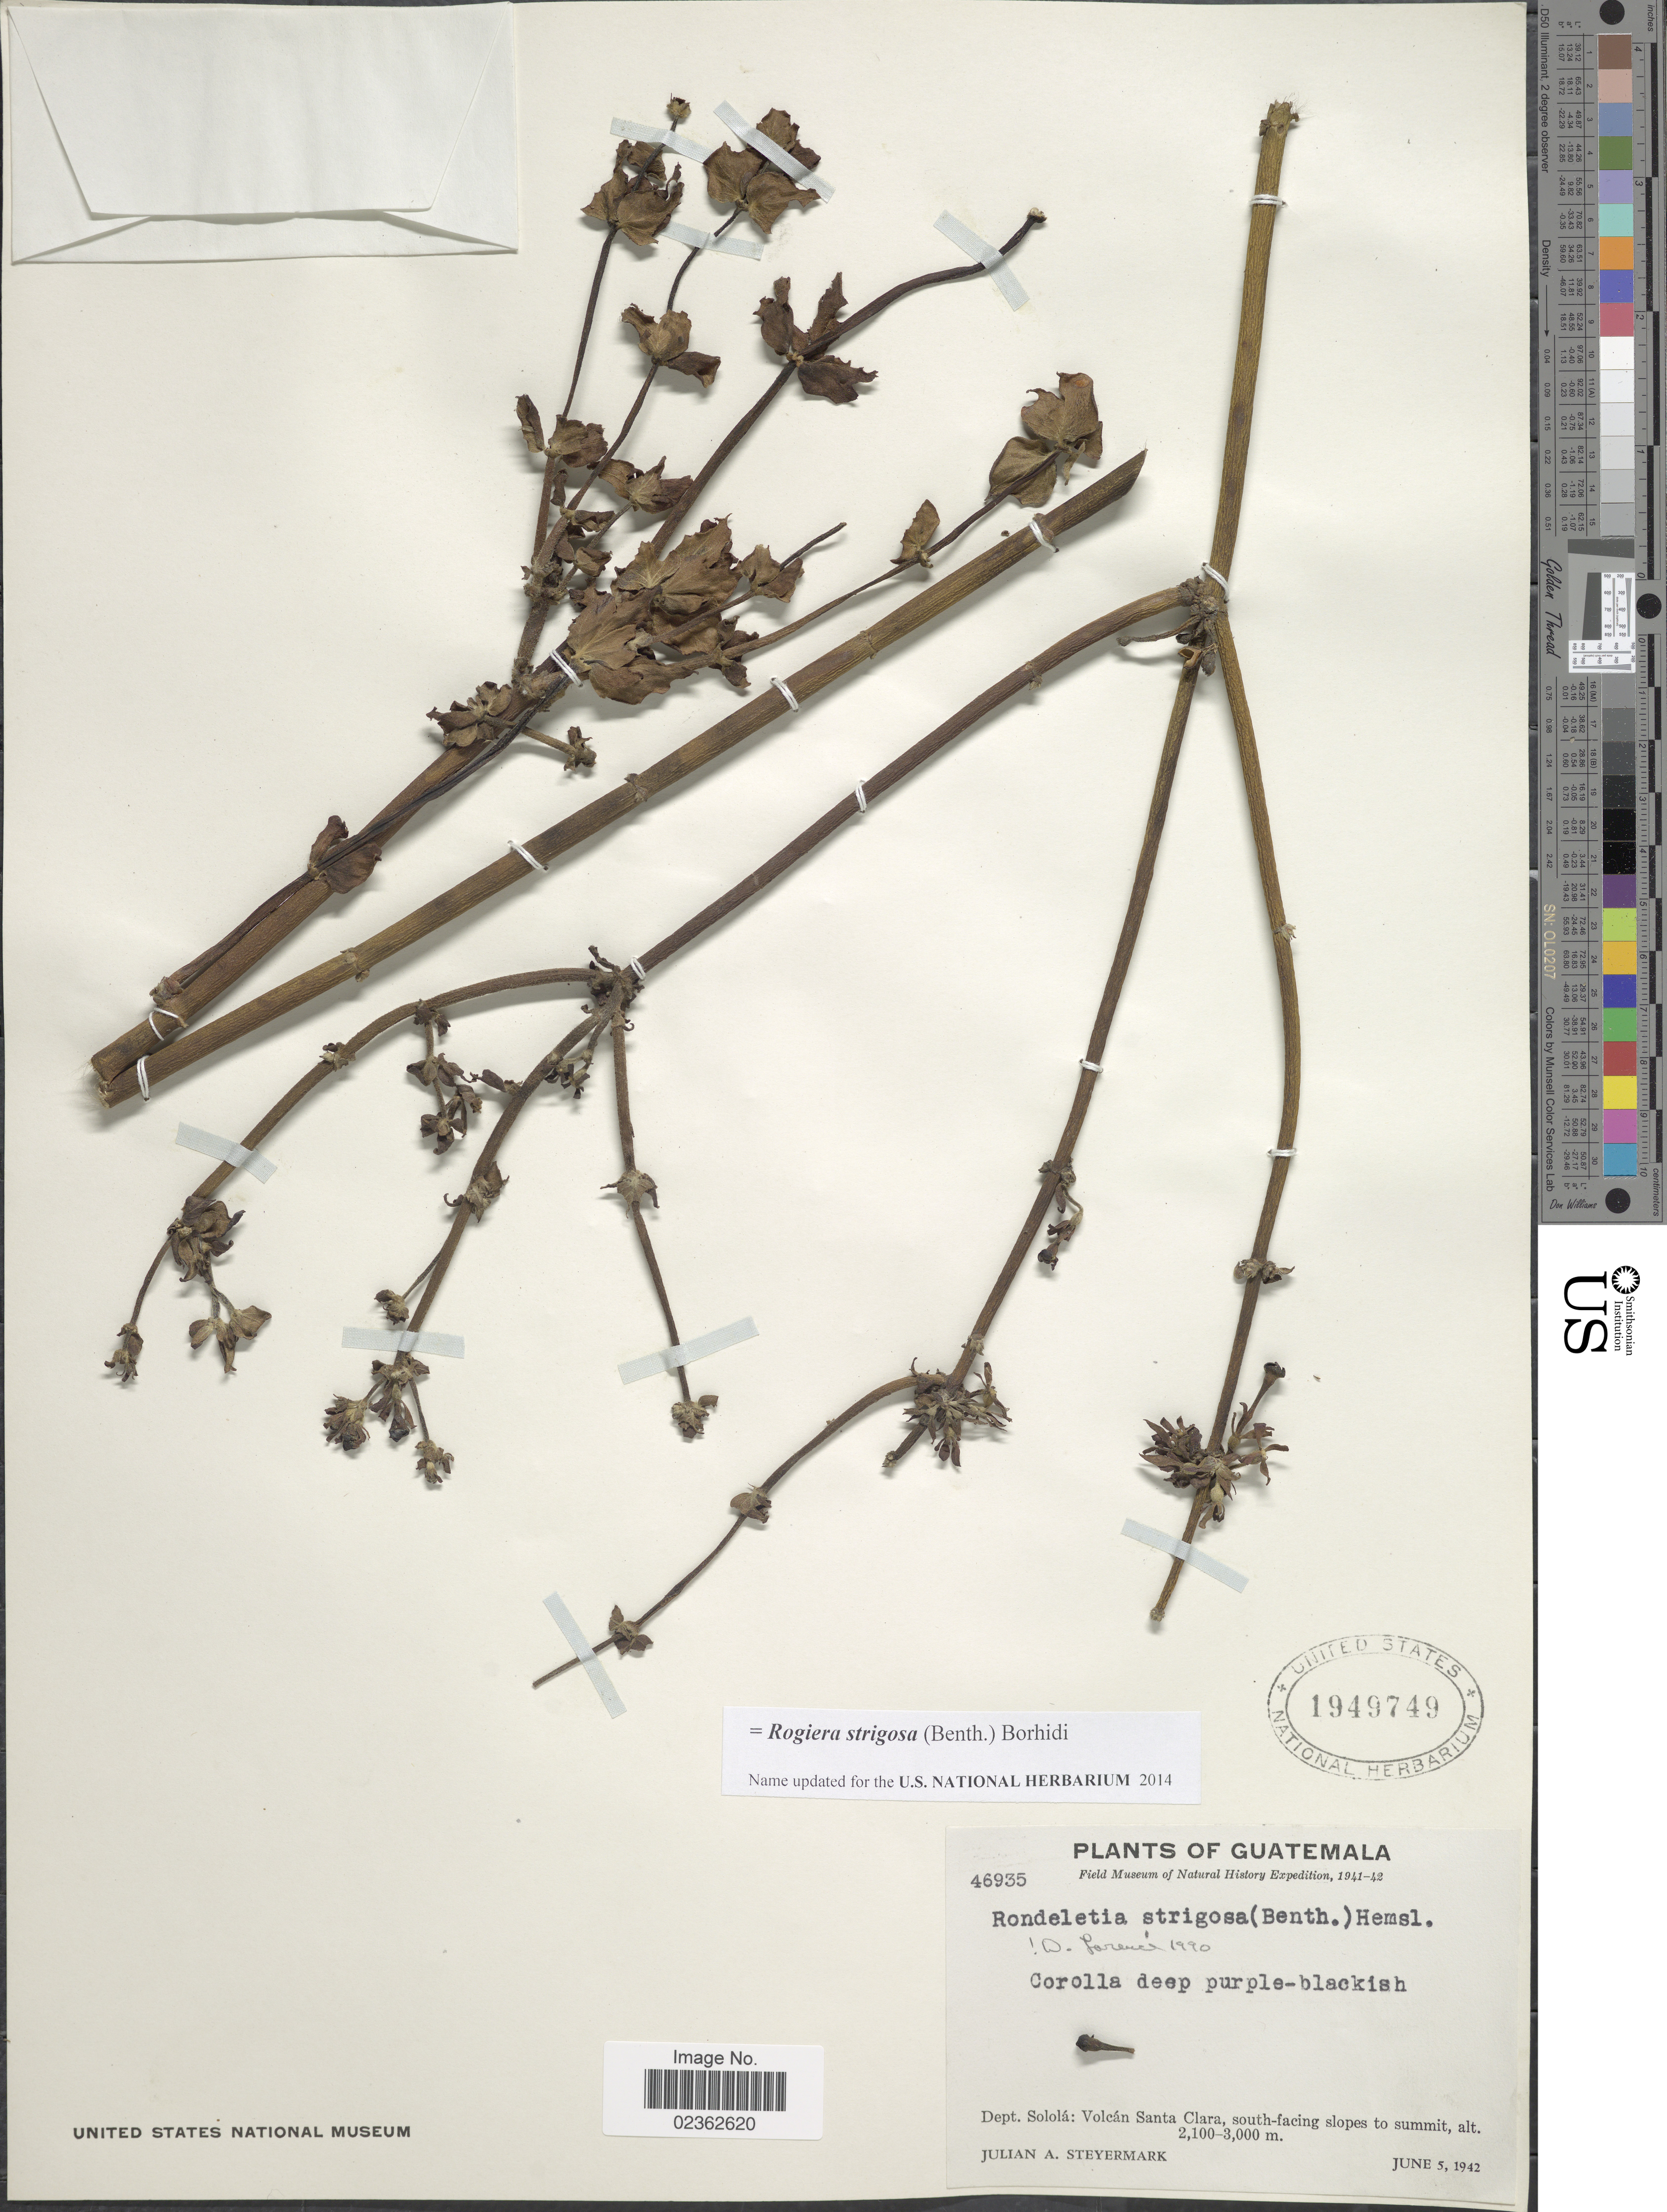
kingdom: Plantae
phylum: Tracheophyta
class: Magnoliopsida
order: Gentianales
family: Rubiaceae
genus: Rogiera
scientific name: Rogiera strigosa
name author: (Benth.) Borhidi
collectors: J. Steyermark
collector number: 46935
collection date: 1942-06-05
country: Guatemala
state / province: Sololá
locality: Volcan Santa Clara, south-facing slopes to summit.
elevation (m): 2100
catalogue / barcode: US 1949749